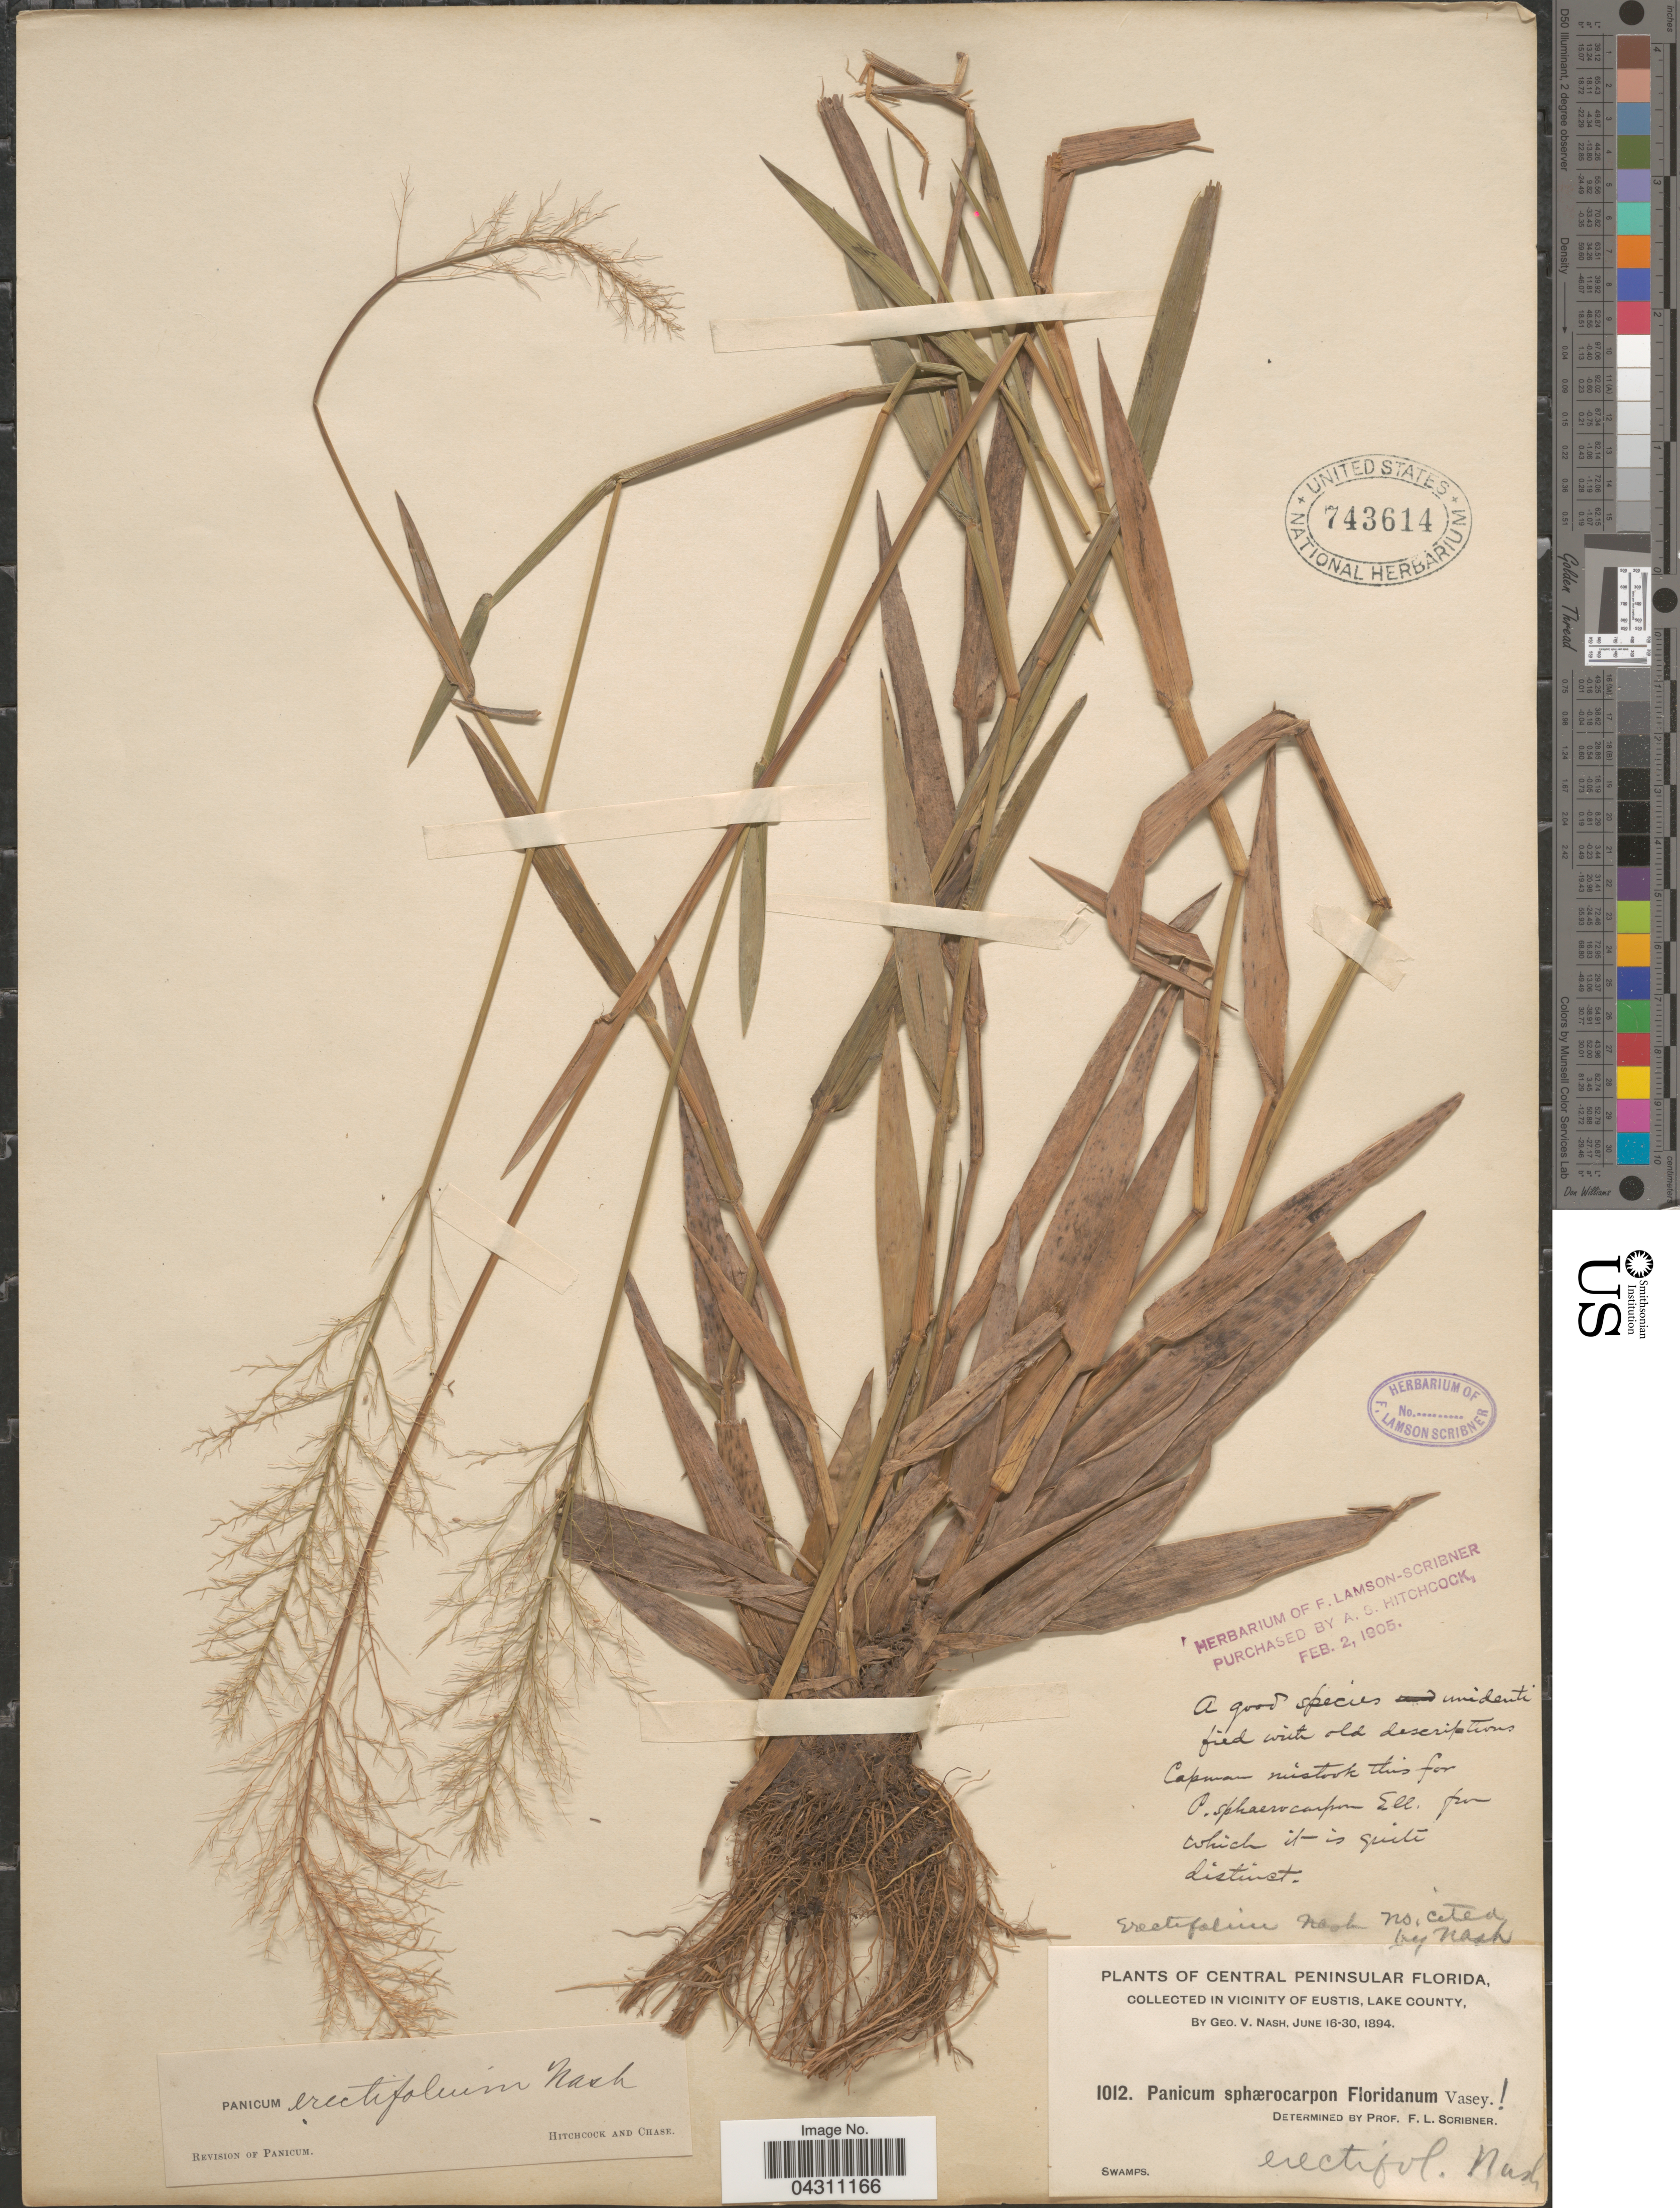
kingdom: Plantae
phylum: Tracheophyta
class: Liliopsida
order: Poales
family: Poaceae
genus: Dichanthelium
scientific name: Dichanthelium sphaerocarpon var. floridanum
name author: (Vasey) Davidse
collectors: G. V. Nash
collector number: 1012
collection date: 1894-06-16/1894-06-30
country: United States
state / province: Florida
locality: Central Peninsular Florida. In vicinity of Eustis, Lake County.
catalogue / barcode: US 743614